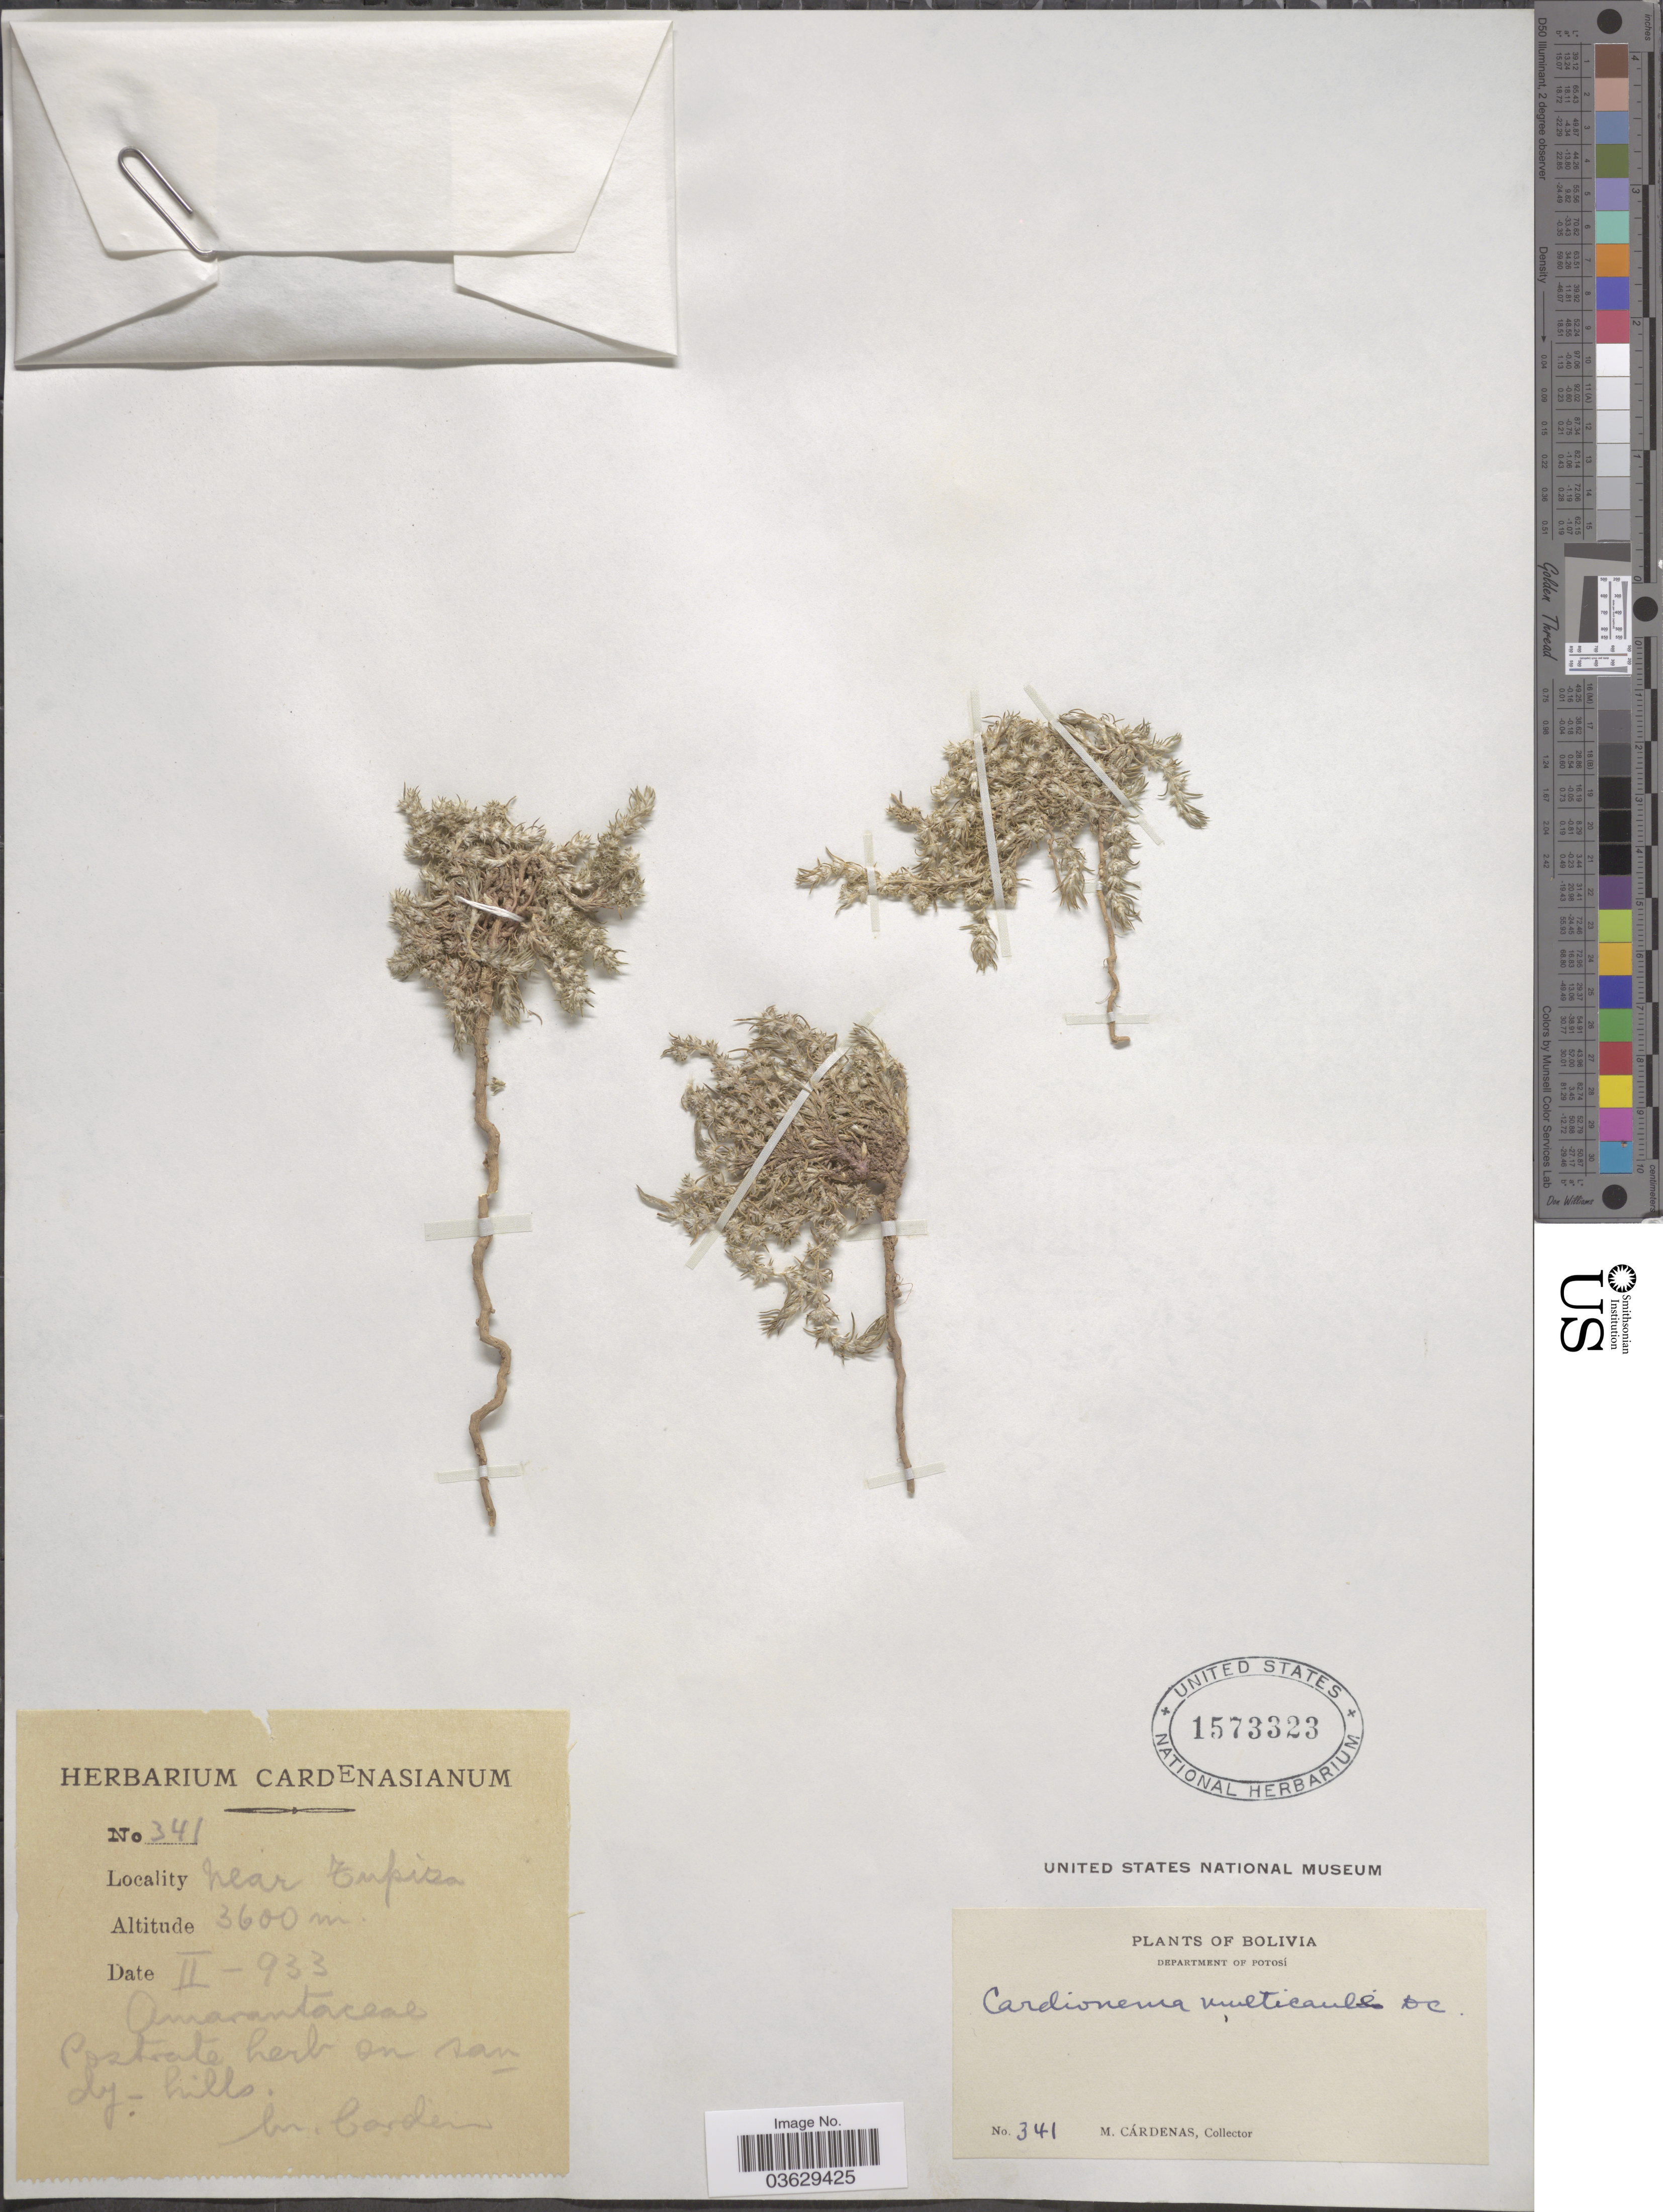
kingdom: Plantae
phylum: Tracheophyta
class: Magnoliopsida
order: Caryophyllales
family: Caryophyllaceae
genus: Cardionema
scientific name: Cardionema ramosissimum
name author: (Weinm.) A. Nelson & J.F. Macbr.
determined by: U.S. National Herbarium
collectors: M. Cárdenas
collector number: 341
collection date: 1933-02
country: Bolivia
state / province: Potosi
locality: Department of Potosí. Near Tupiza.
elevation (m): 3600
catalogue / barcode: US 1573323